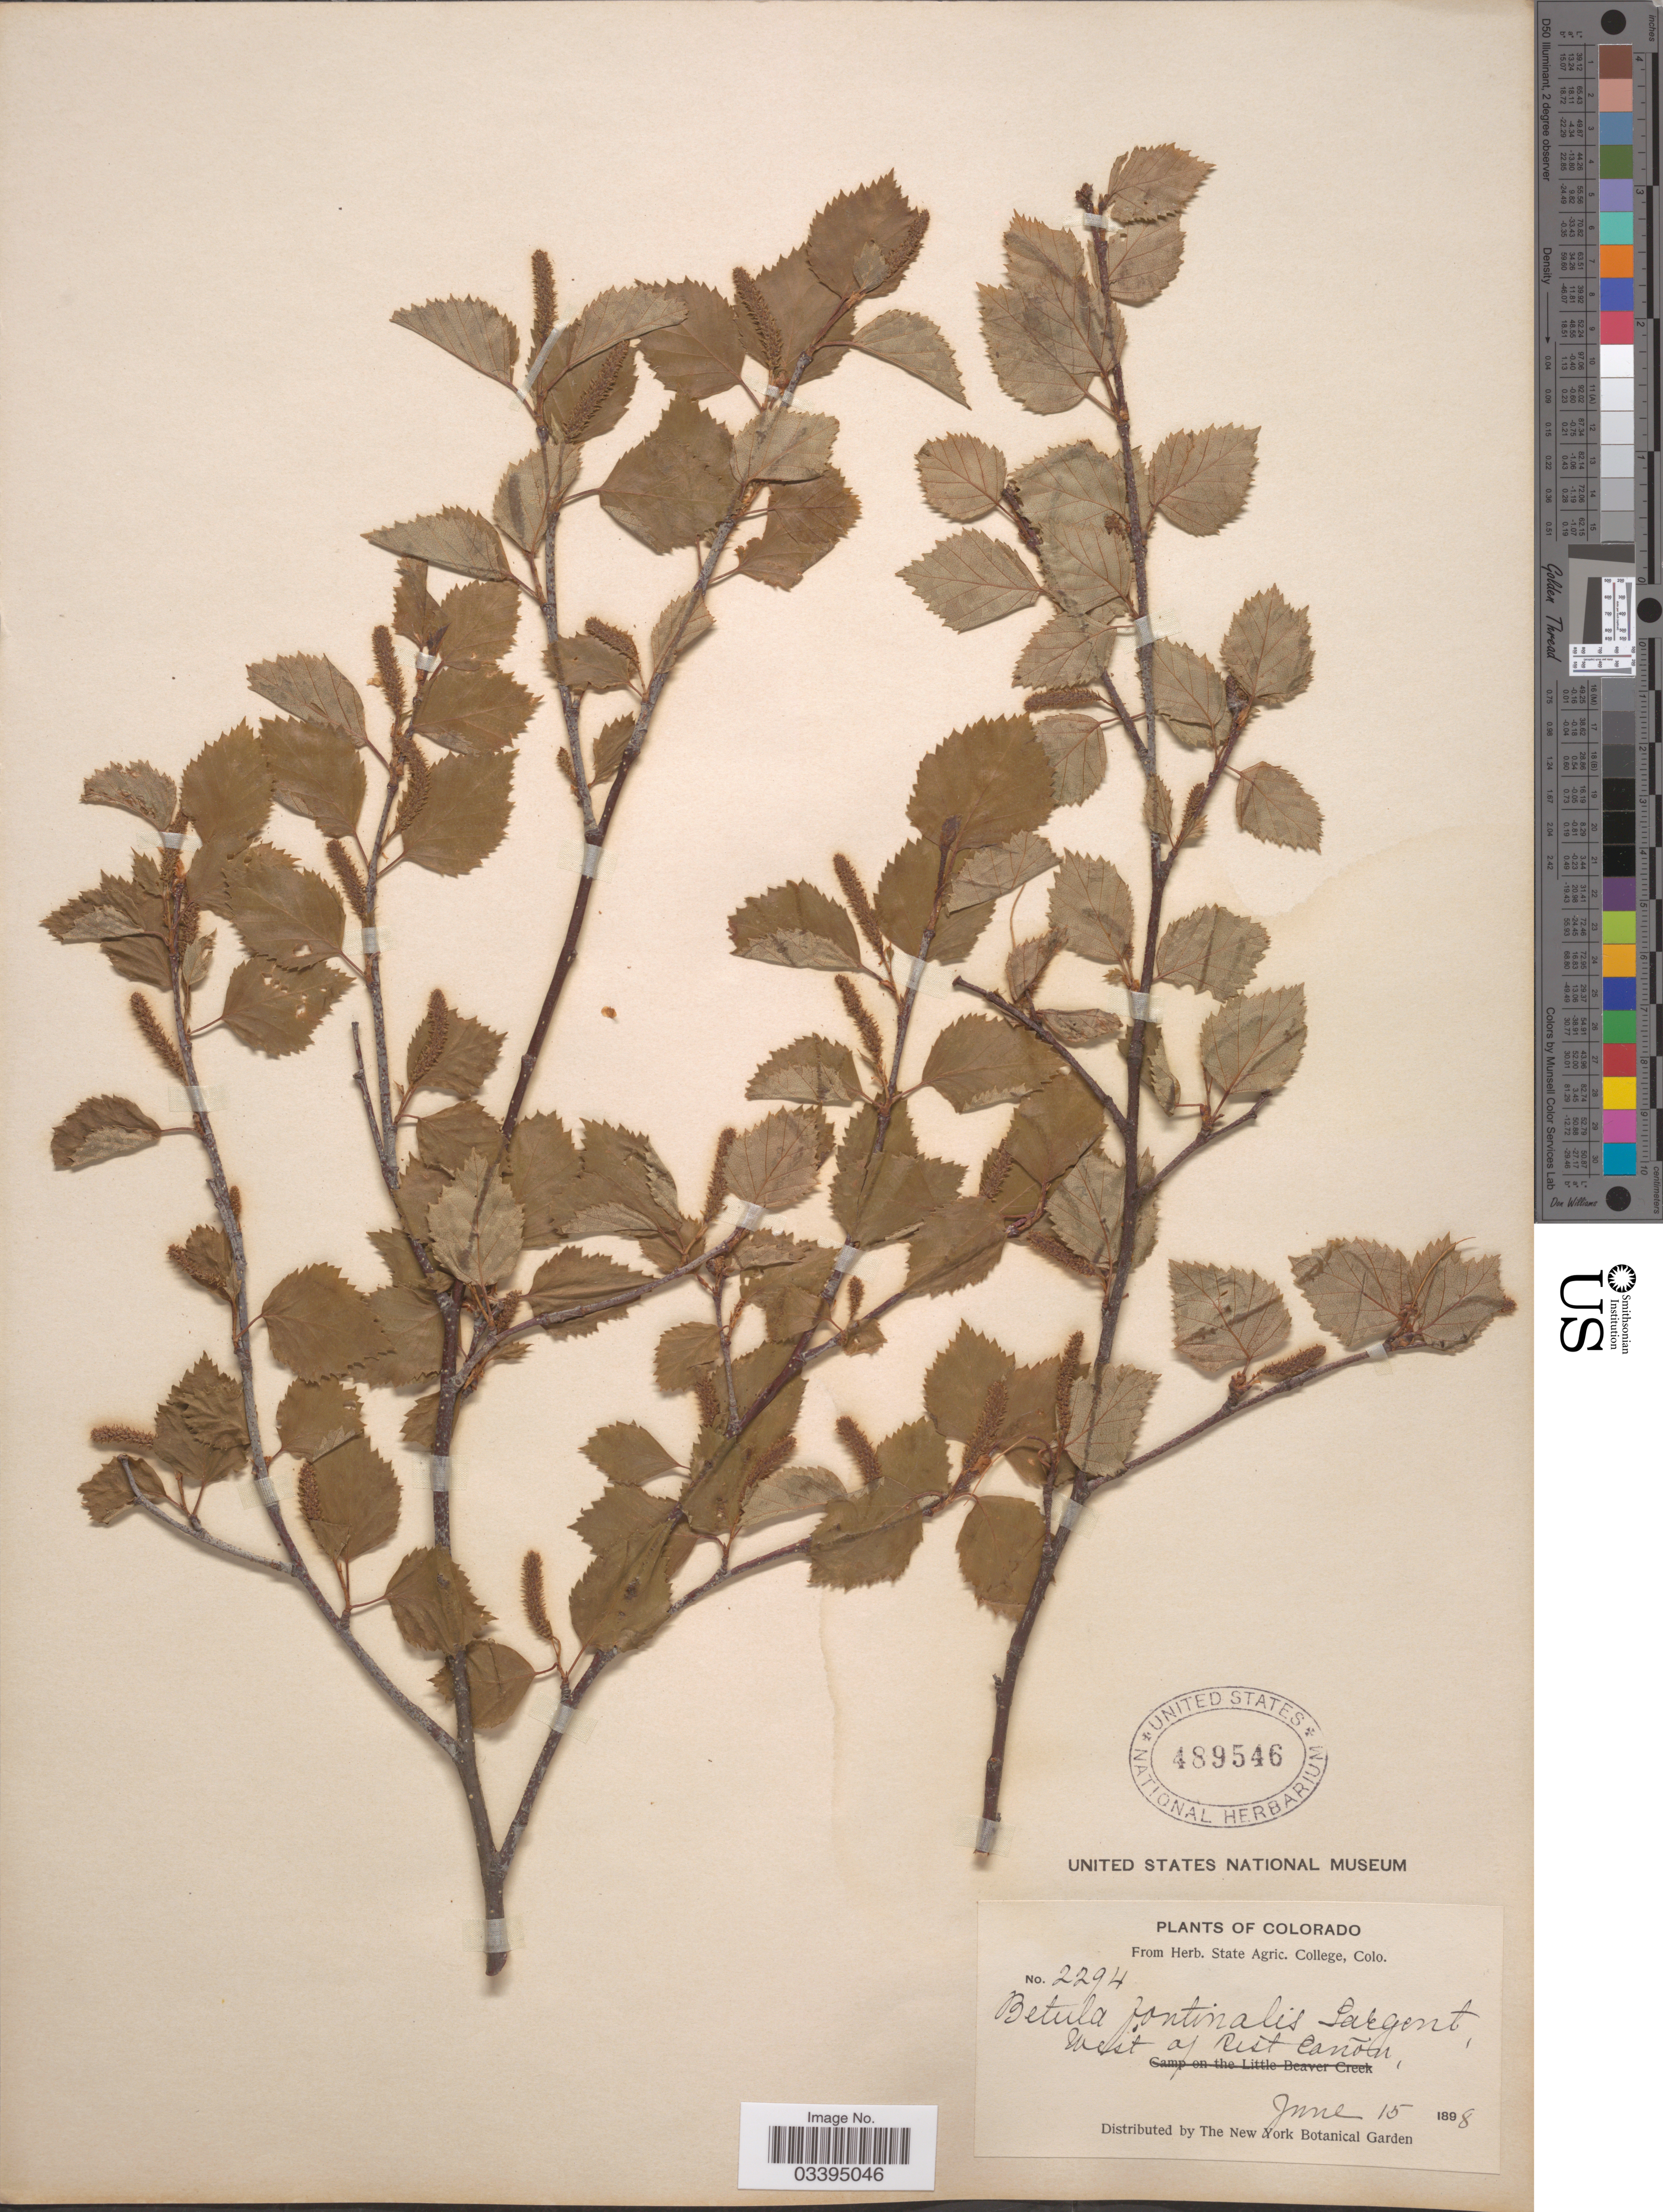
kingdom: Plantae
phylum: Tracheophyta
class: Magnoliopsida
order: Fagales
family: Betulaceae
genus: Betula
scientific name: Betula fontinalis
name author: Sarg.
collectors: New York Botanical Gardens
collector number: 2294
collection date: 1898-06-15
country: United States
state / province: Colorado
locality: West of Rest Cañon.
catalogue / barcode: US 489546